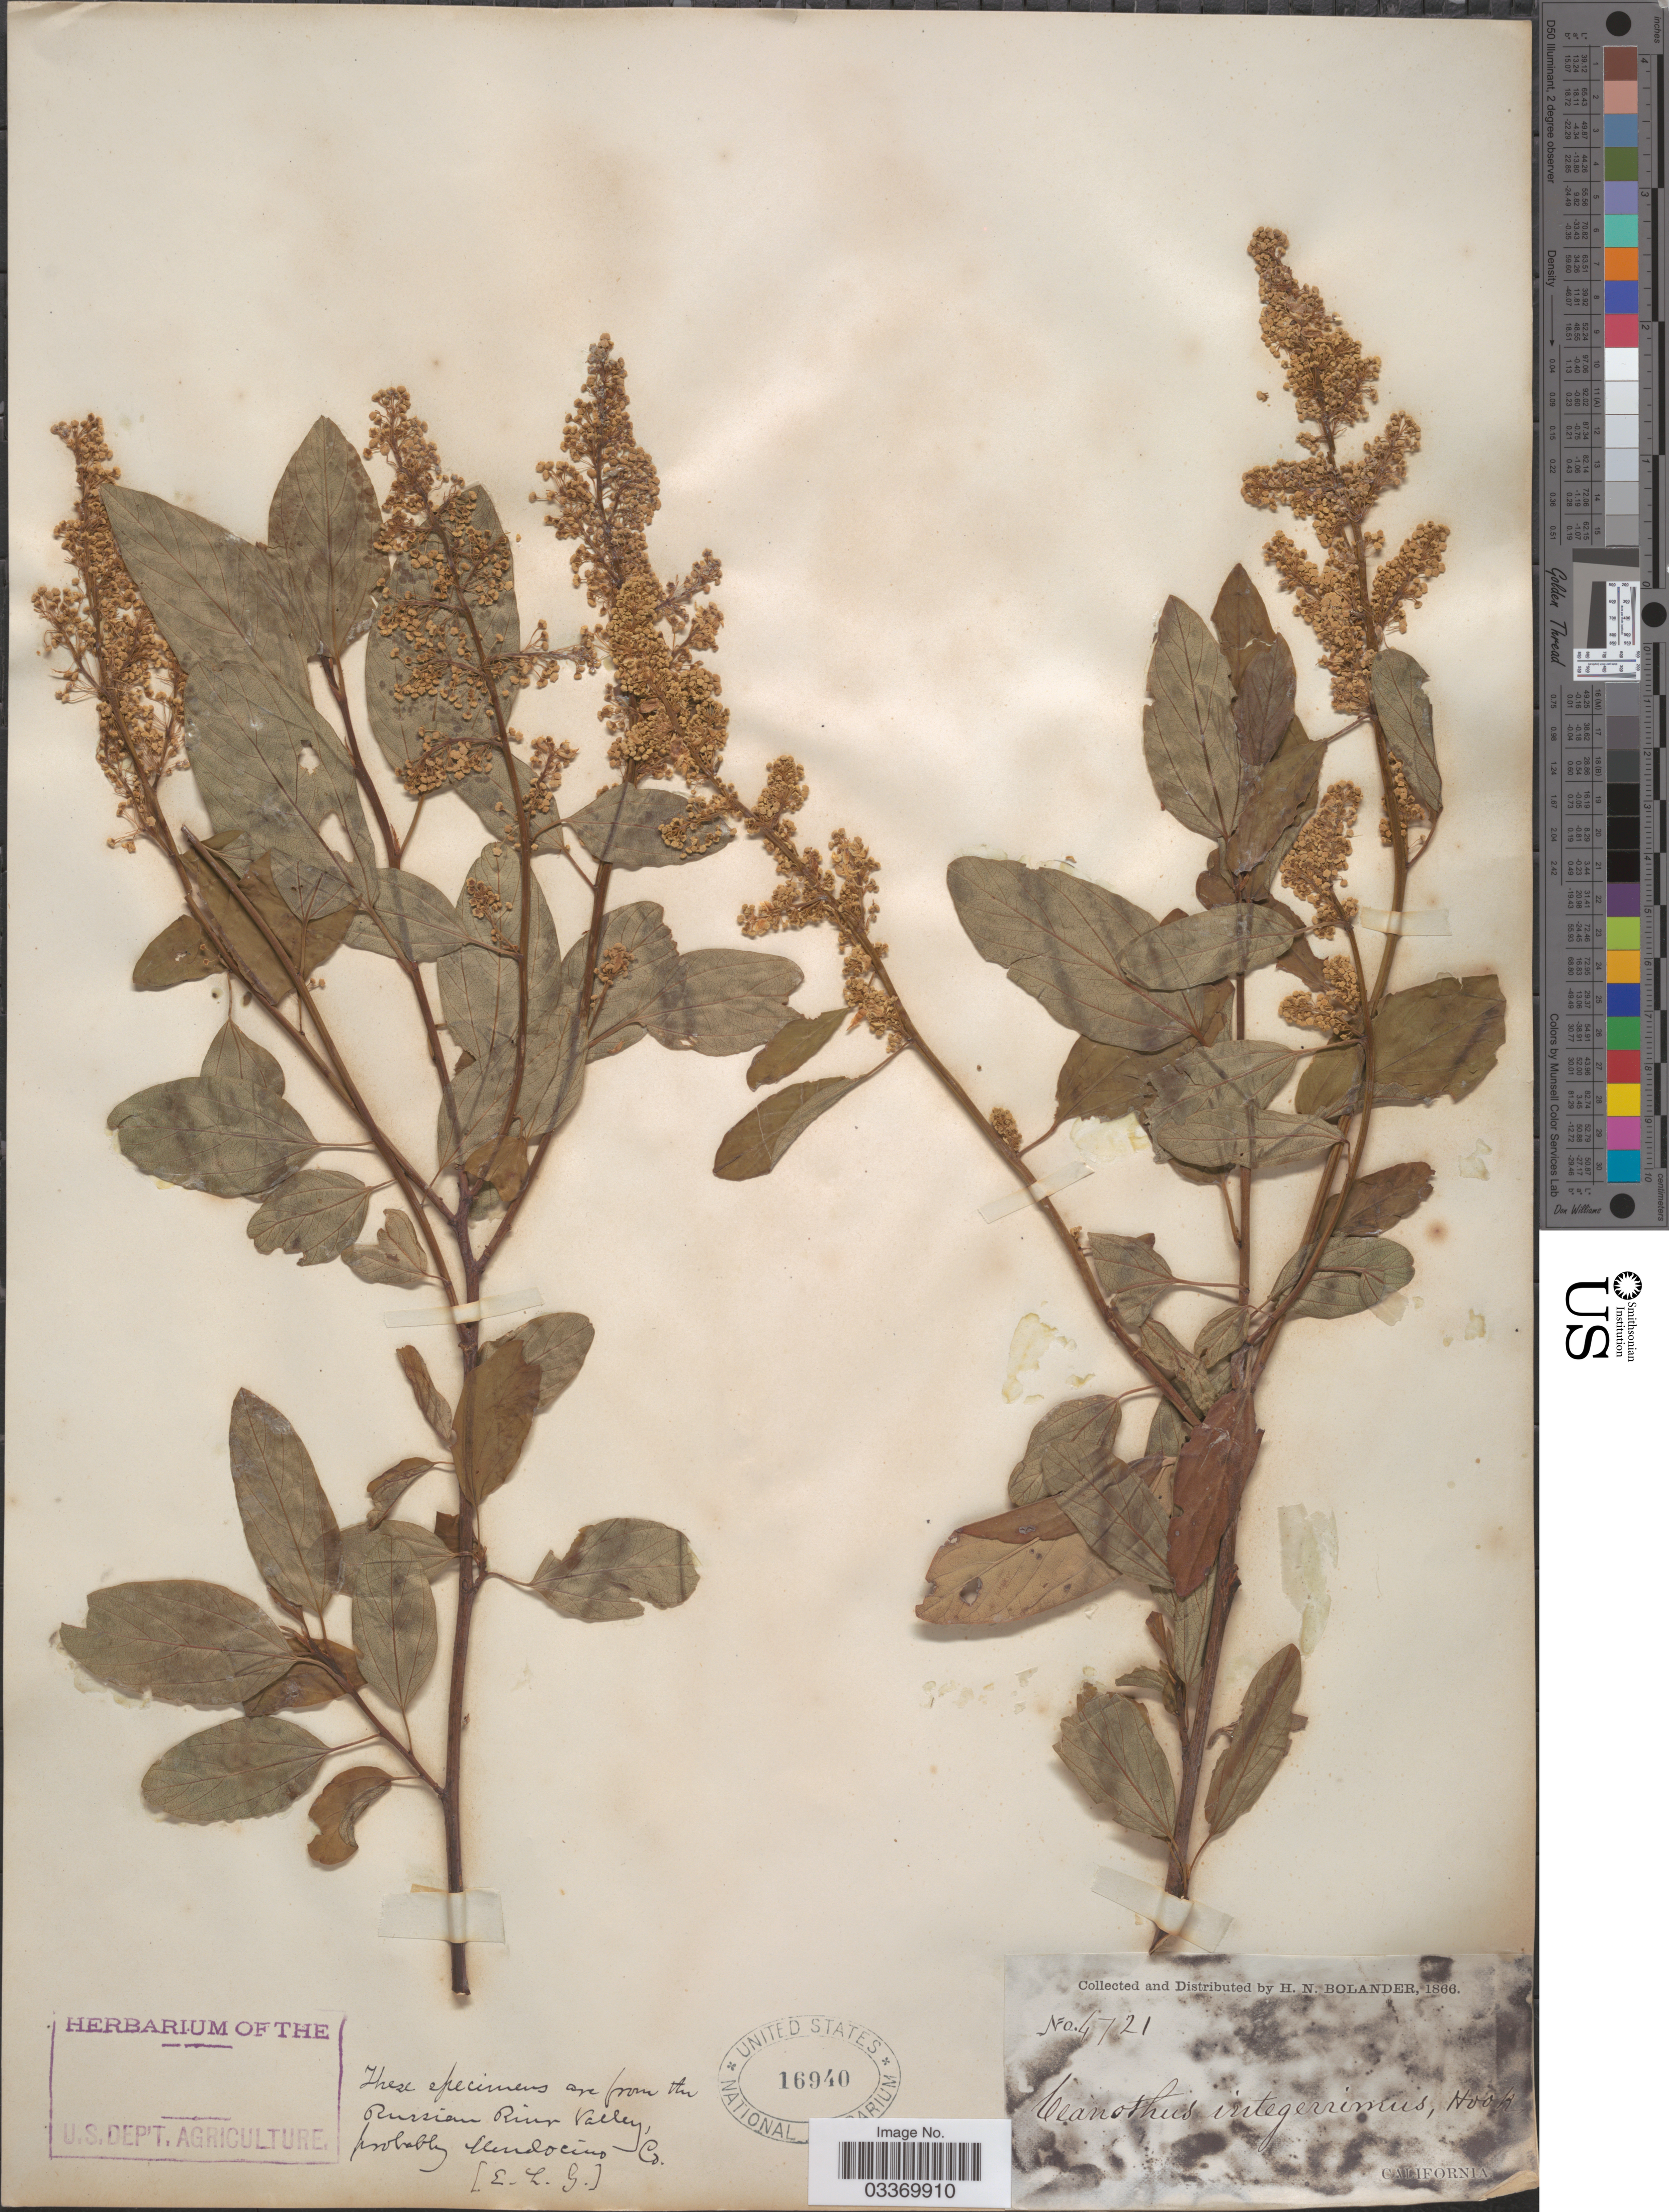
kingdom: Plantae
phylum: Tracheophyta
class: Magnoliopsida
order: Rosales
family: Rhamnaceae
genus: Ceanothus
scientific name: Ceanothus nevadensis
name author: Kellogg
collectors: H. Bolander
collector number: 4721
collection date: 1866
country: United States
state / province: California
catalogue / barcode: US 16940